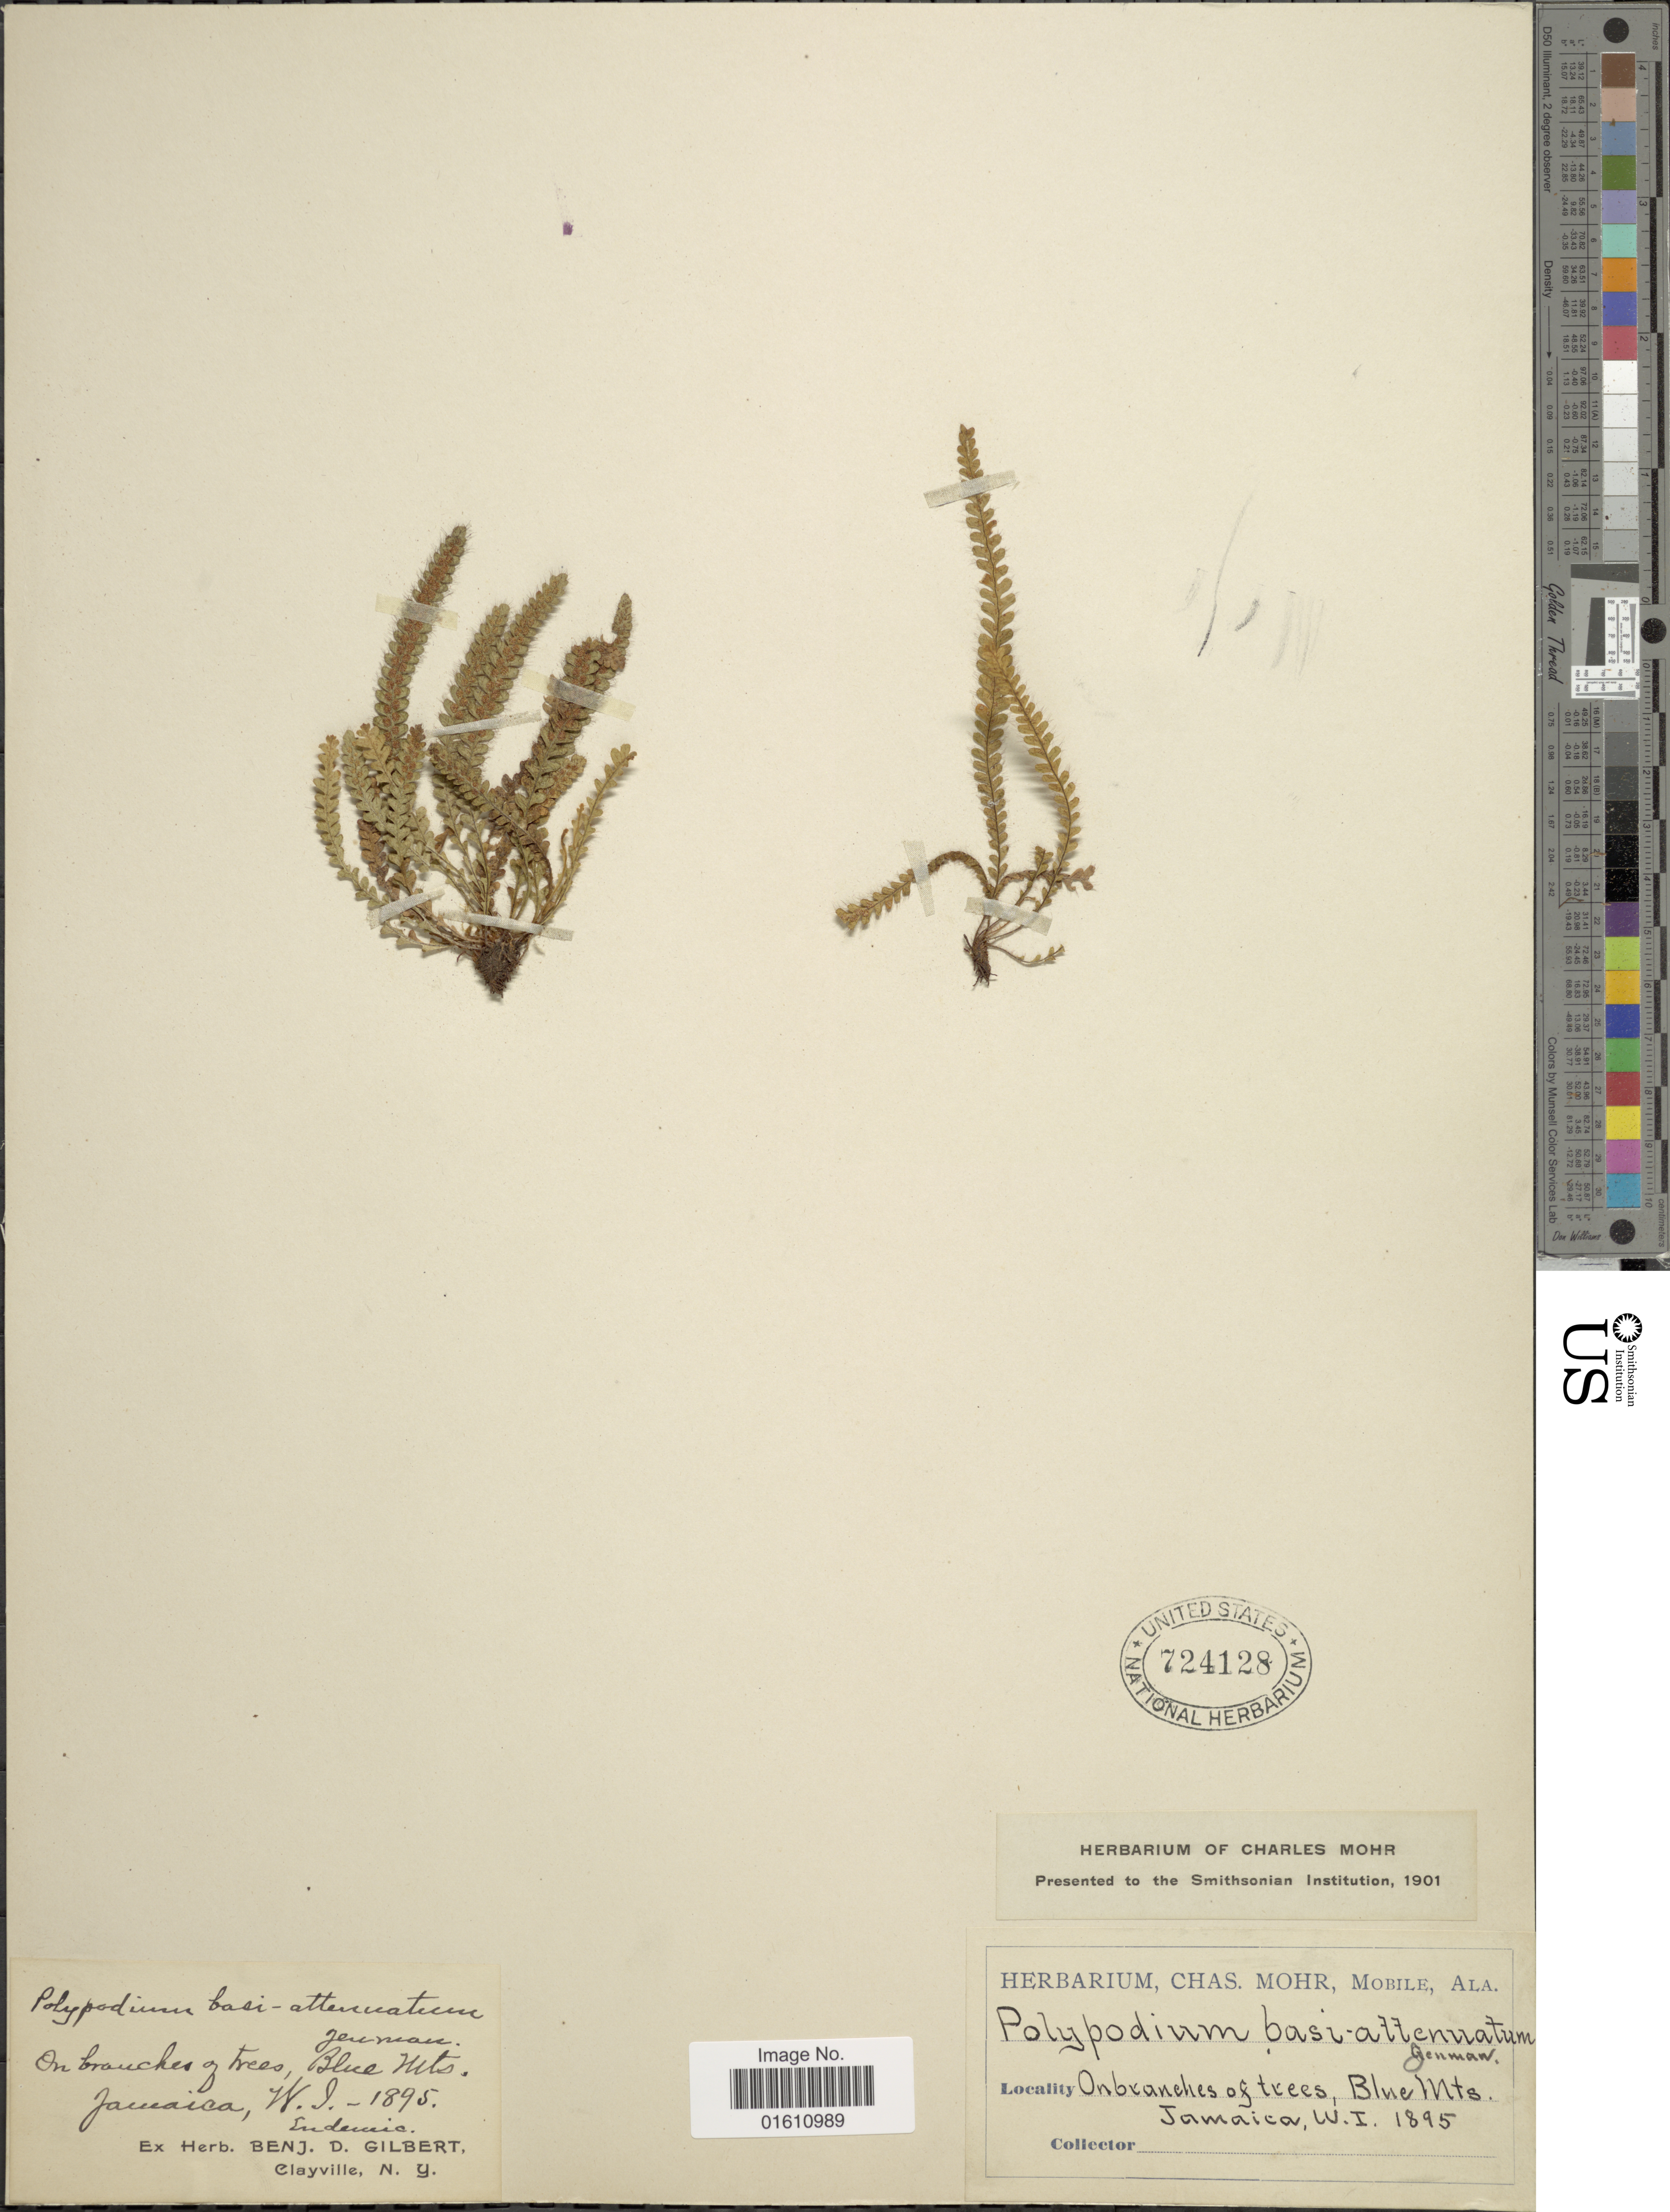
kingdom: Plantae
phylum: Tracheophyta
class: Polypodiopsida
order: Polypodiales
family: Polypodiaceae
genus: Moranopteris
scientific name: Moranopteris basiattenuata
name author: (Jenman) R. Y. Hirai & J. Prado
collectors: ex herb. Benj. D. Gilbert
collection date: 1895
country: Jamaica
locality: On branches of trees, Blue Mts. Jamaica, W. I.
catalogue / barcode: US 724128